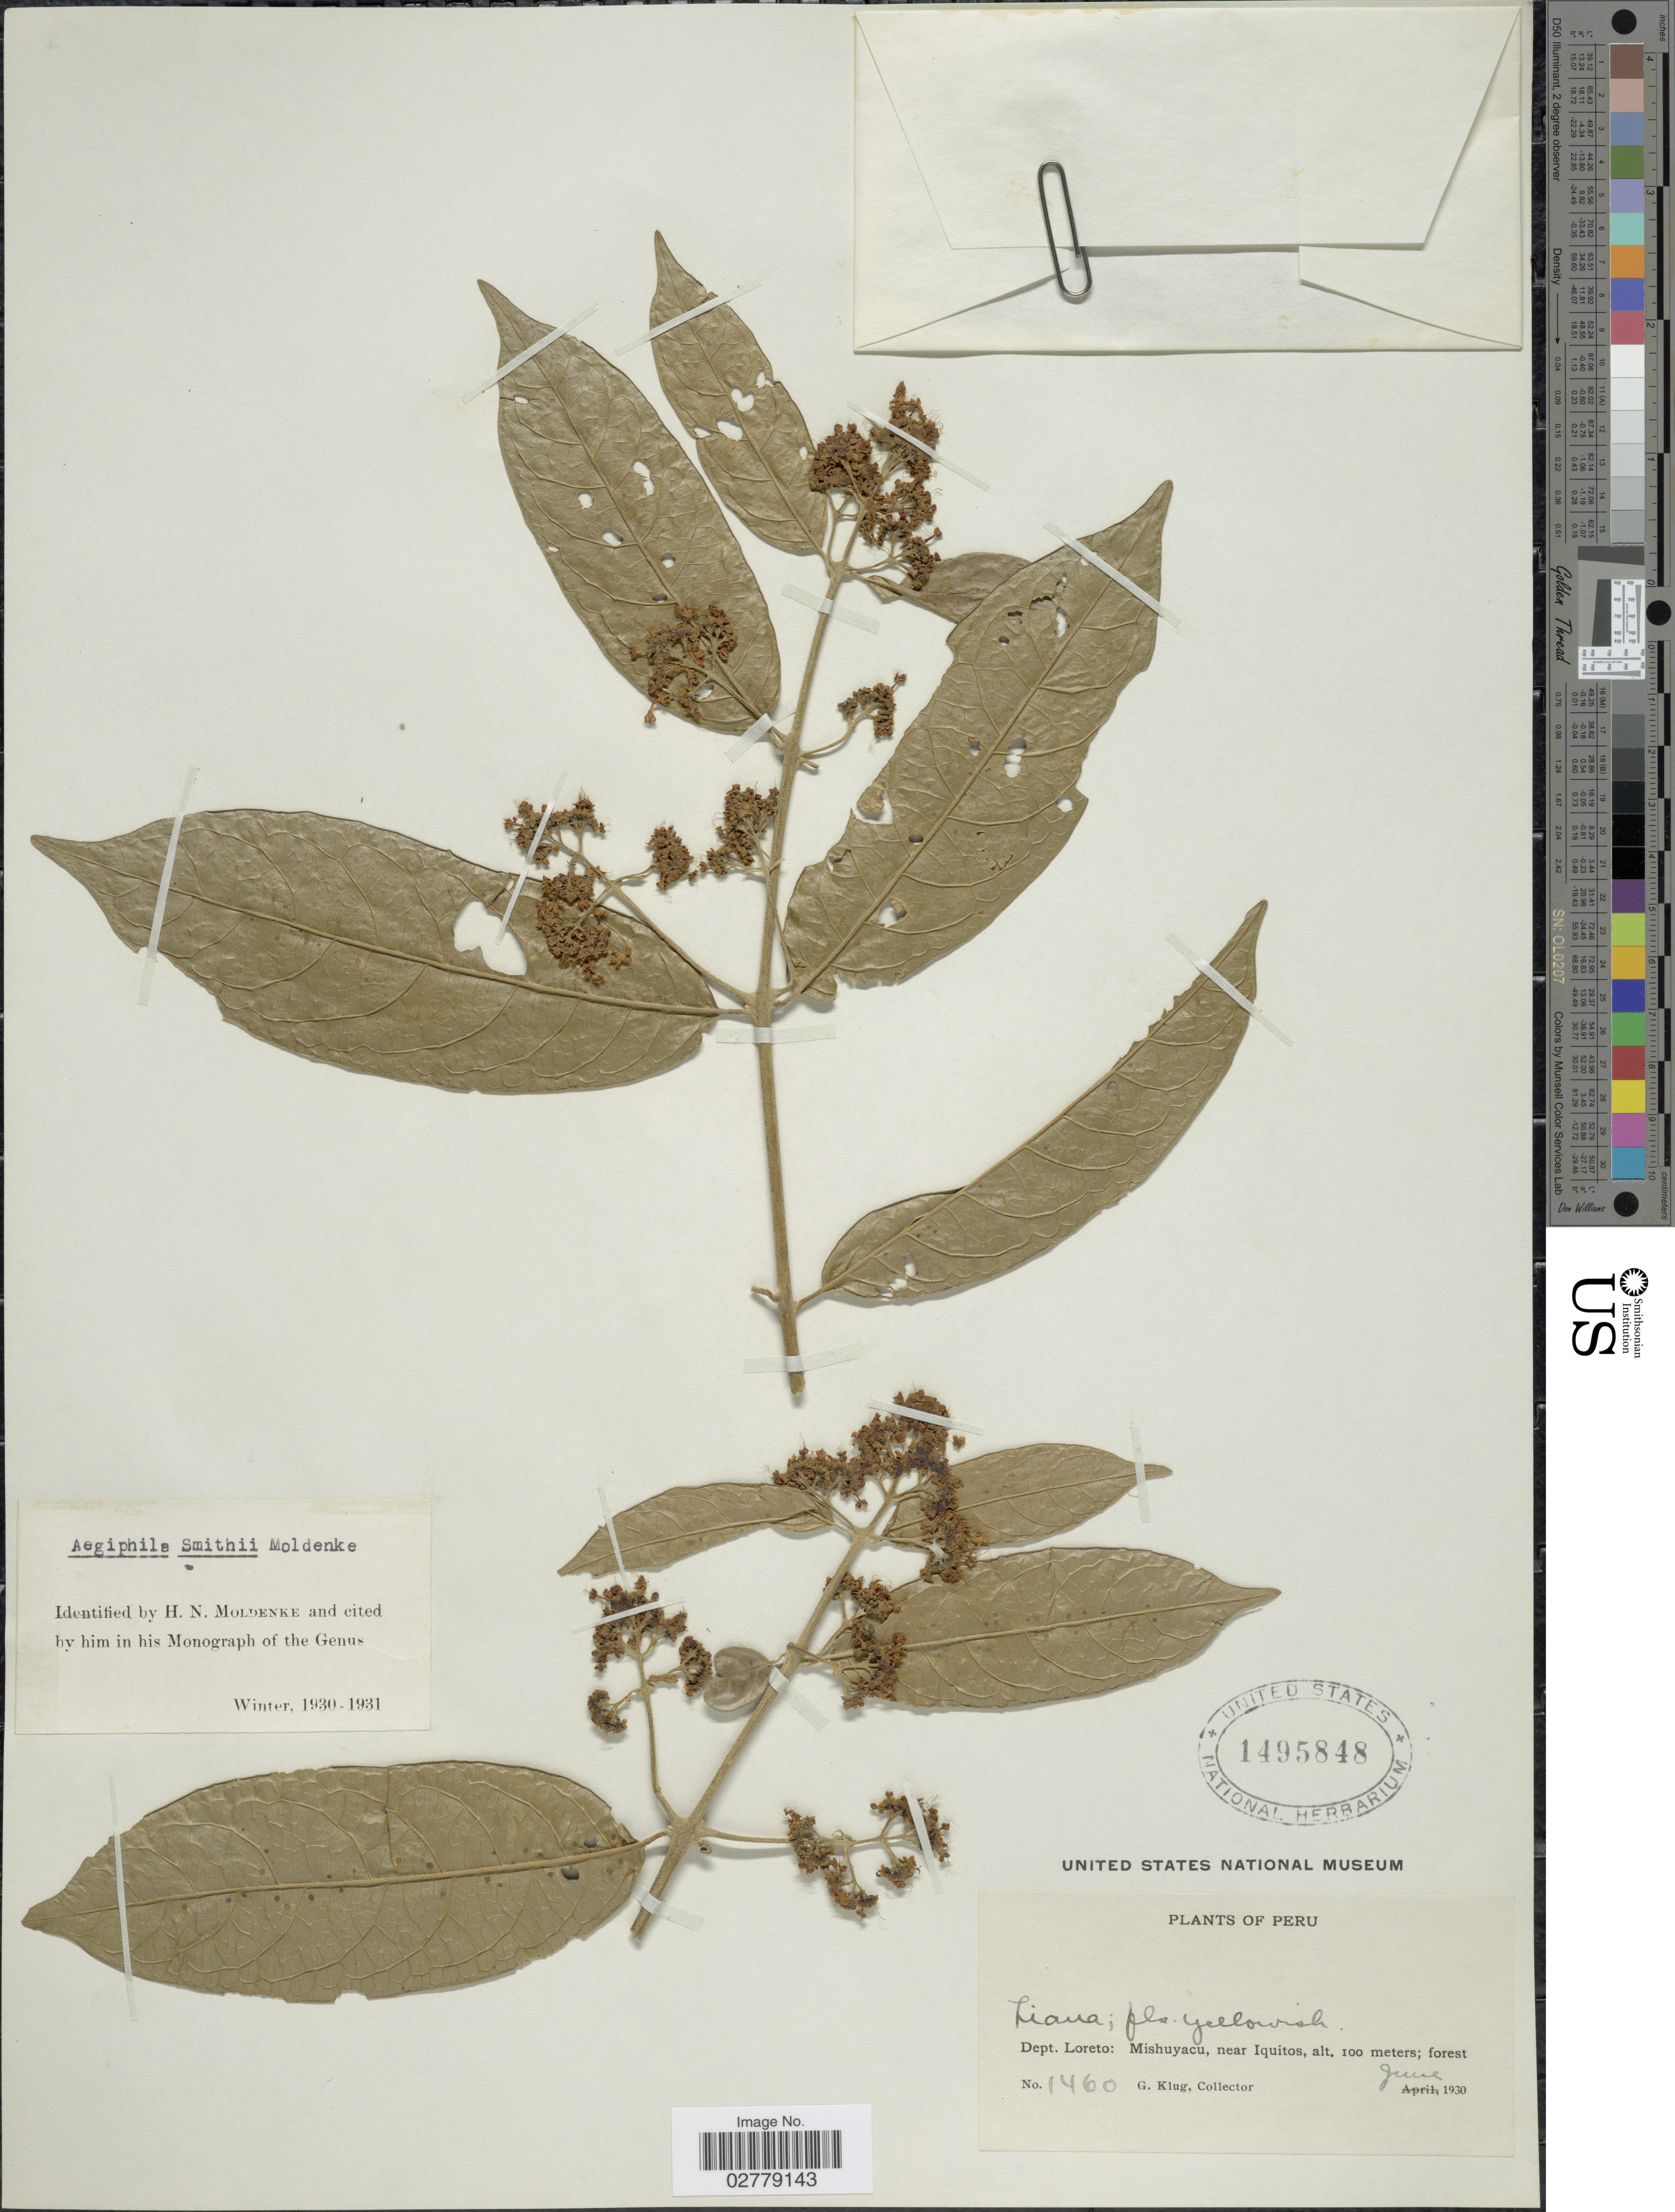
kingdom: Plantae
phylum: Tracheophyta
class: Magnoliopsida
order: Lamiales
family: Lamiaceae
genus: Aegiphila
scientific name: Aegiphila smithii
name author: Moldenke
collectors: G. Klug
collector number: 1460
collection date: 1930-06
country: Peru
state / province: Loreto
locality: Dept. Loreto, Mishuyacu, near Iquitos.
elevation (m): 100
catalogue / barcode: US 1495848